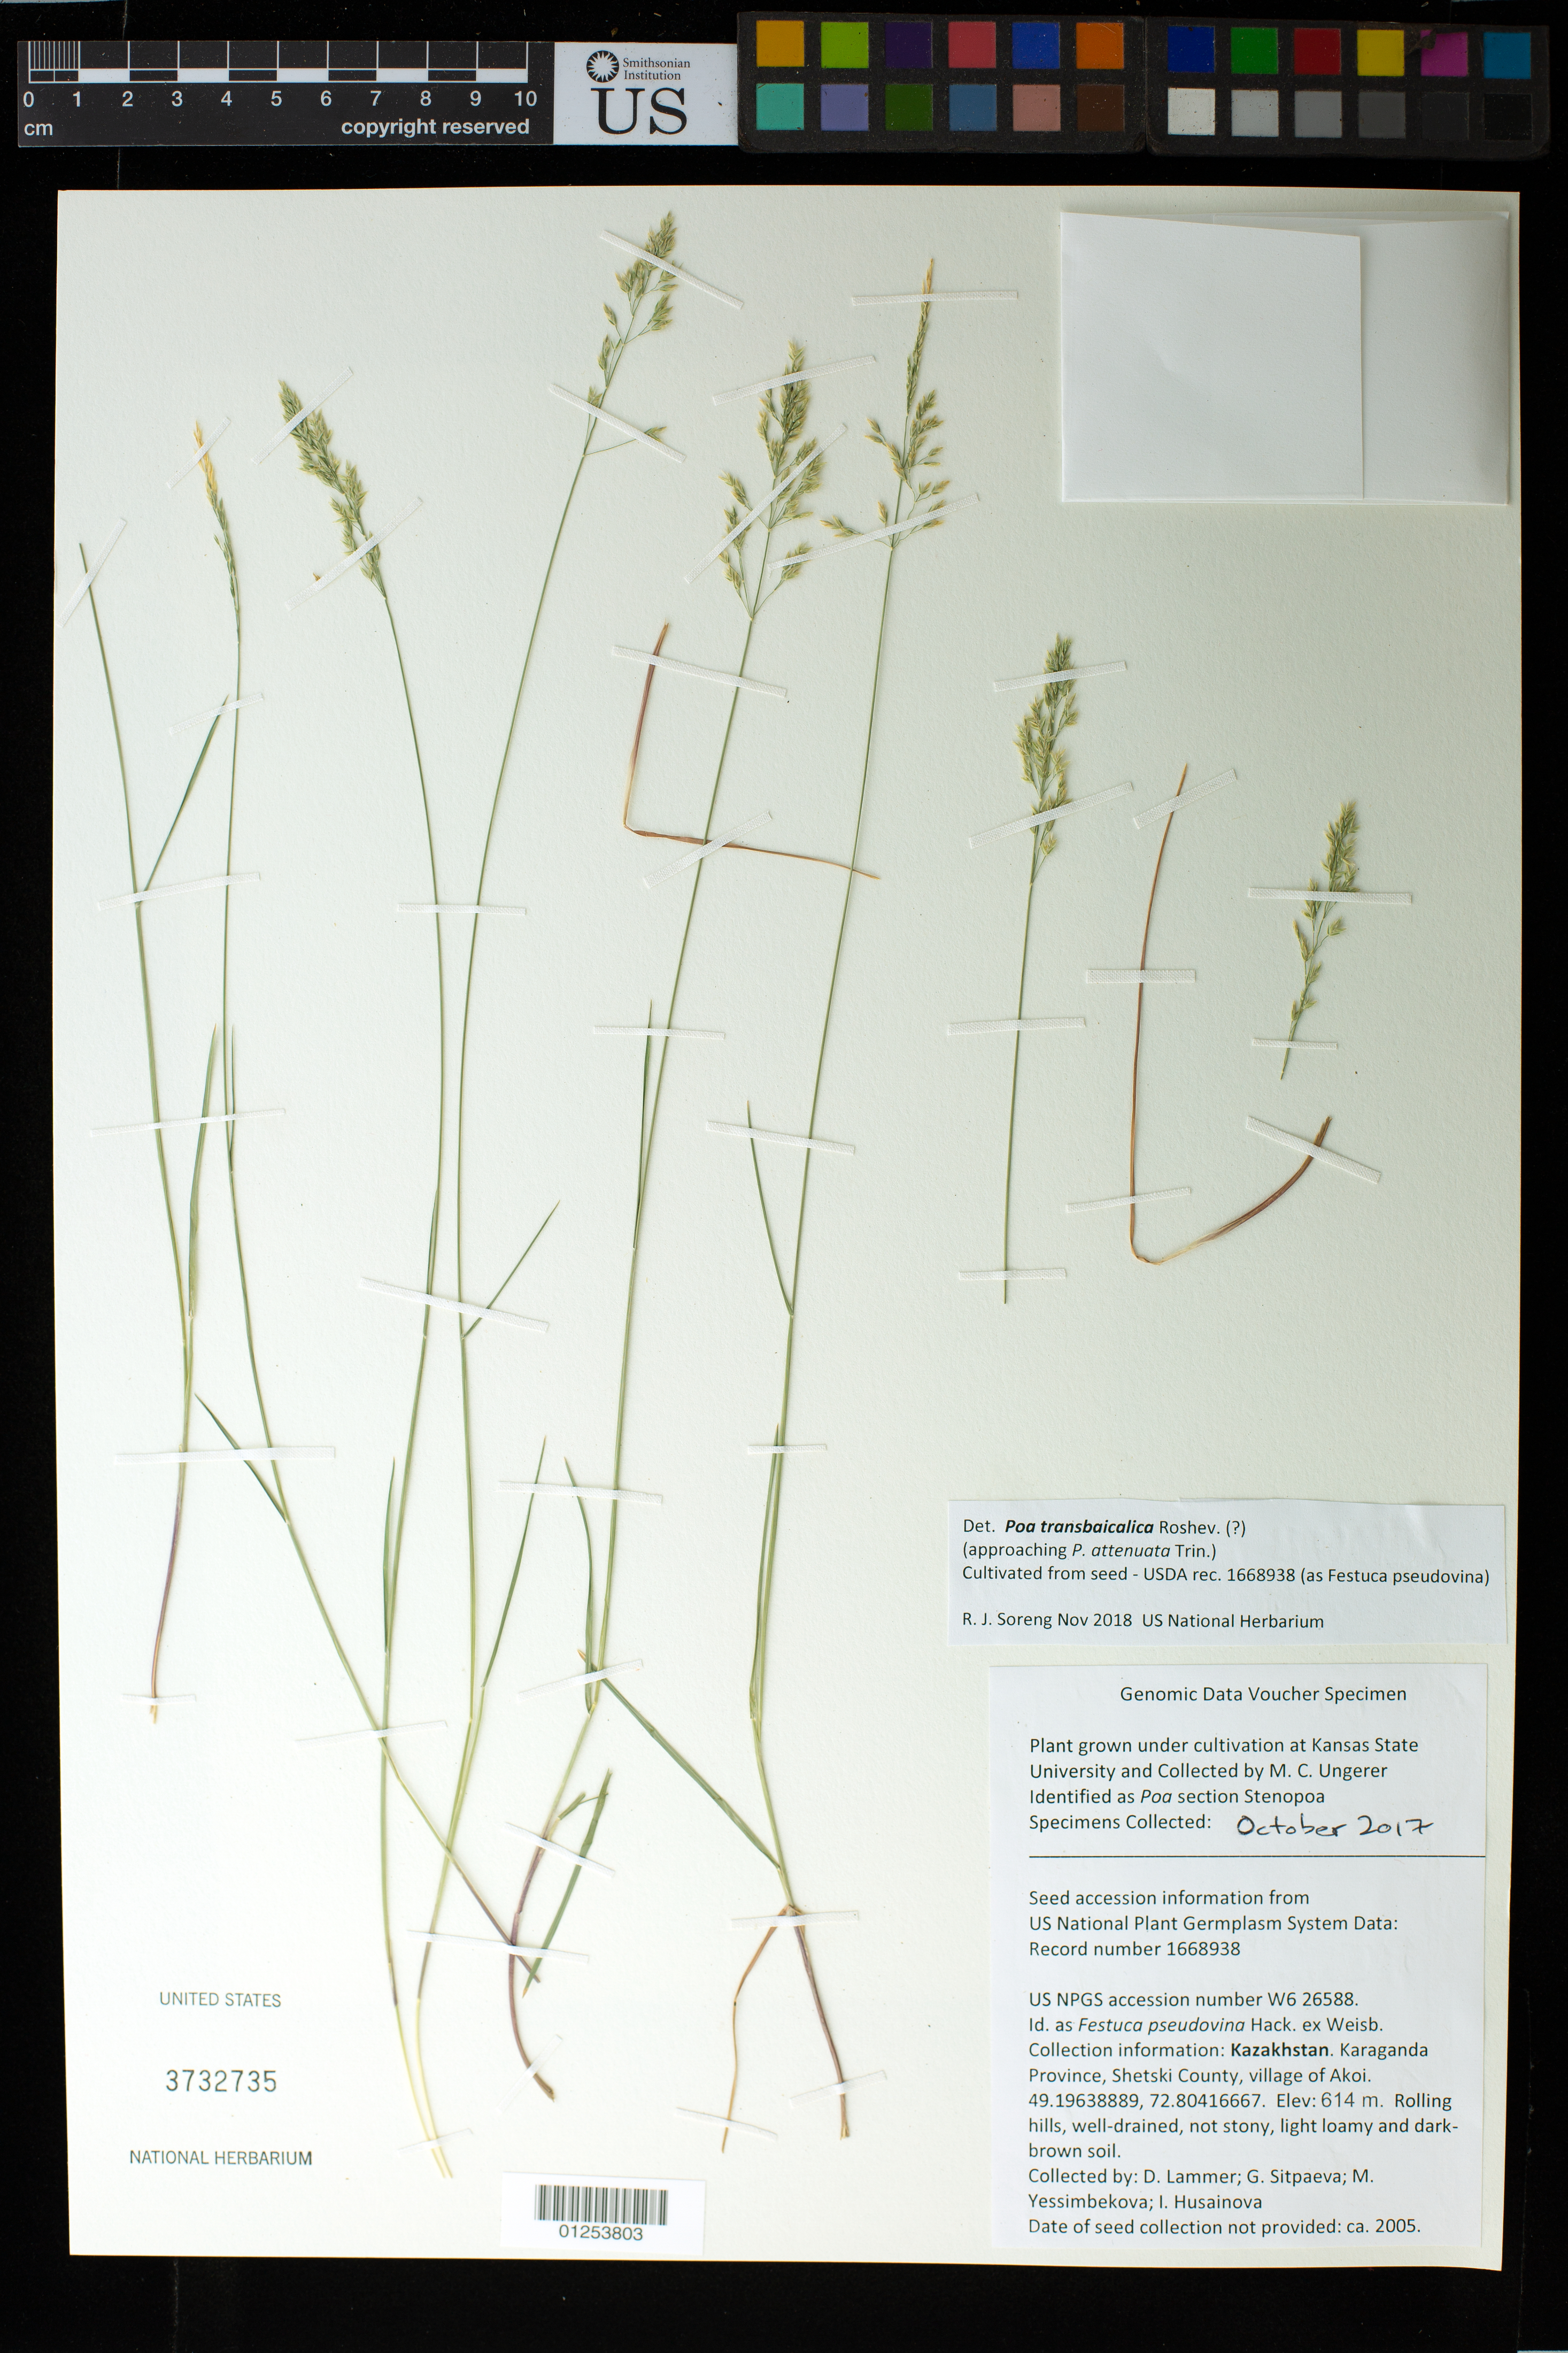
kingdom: Plantae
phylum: Tracheophyta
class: Liliopsida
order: Poales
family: Poaceae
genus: Poa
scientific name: Poa transbaicalica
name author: Roshev.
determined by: Soreng, Robert J., Research Associate (BOT), Smithsonian Institution - National Museum of Natural History (UNITED STATES)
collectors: D. Lammer, G. Sitpaeva, M. Yessimbekova & I. Husainova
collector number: s.n. PIS W6 26588, GRIN 1668938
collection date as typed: ca. 2005, voucher collected from seed grown in Oct 2017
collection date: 2005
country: Kazakhstan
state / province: Karaganda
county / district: Shetski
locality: Akoi village.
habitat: Rolling hills, well-drained, not stony, light loamy and dark-brown soil.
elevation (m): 614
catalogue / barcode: US 3732735